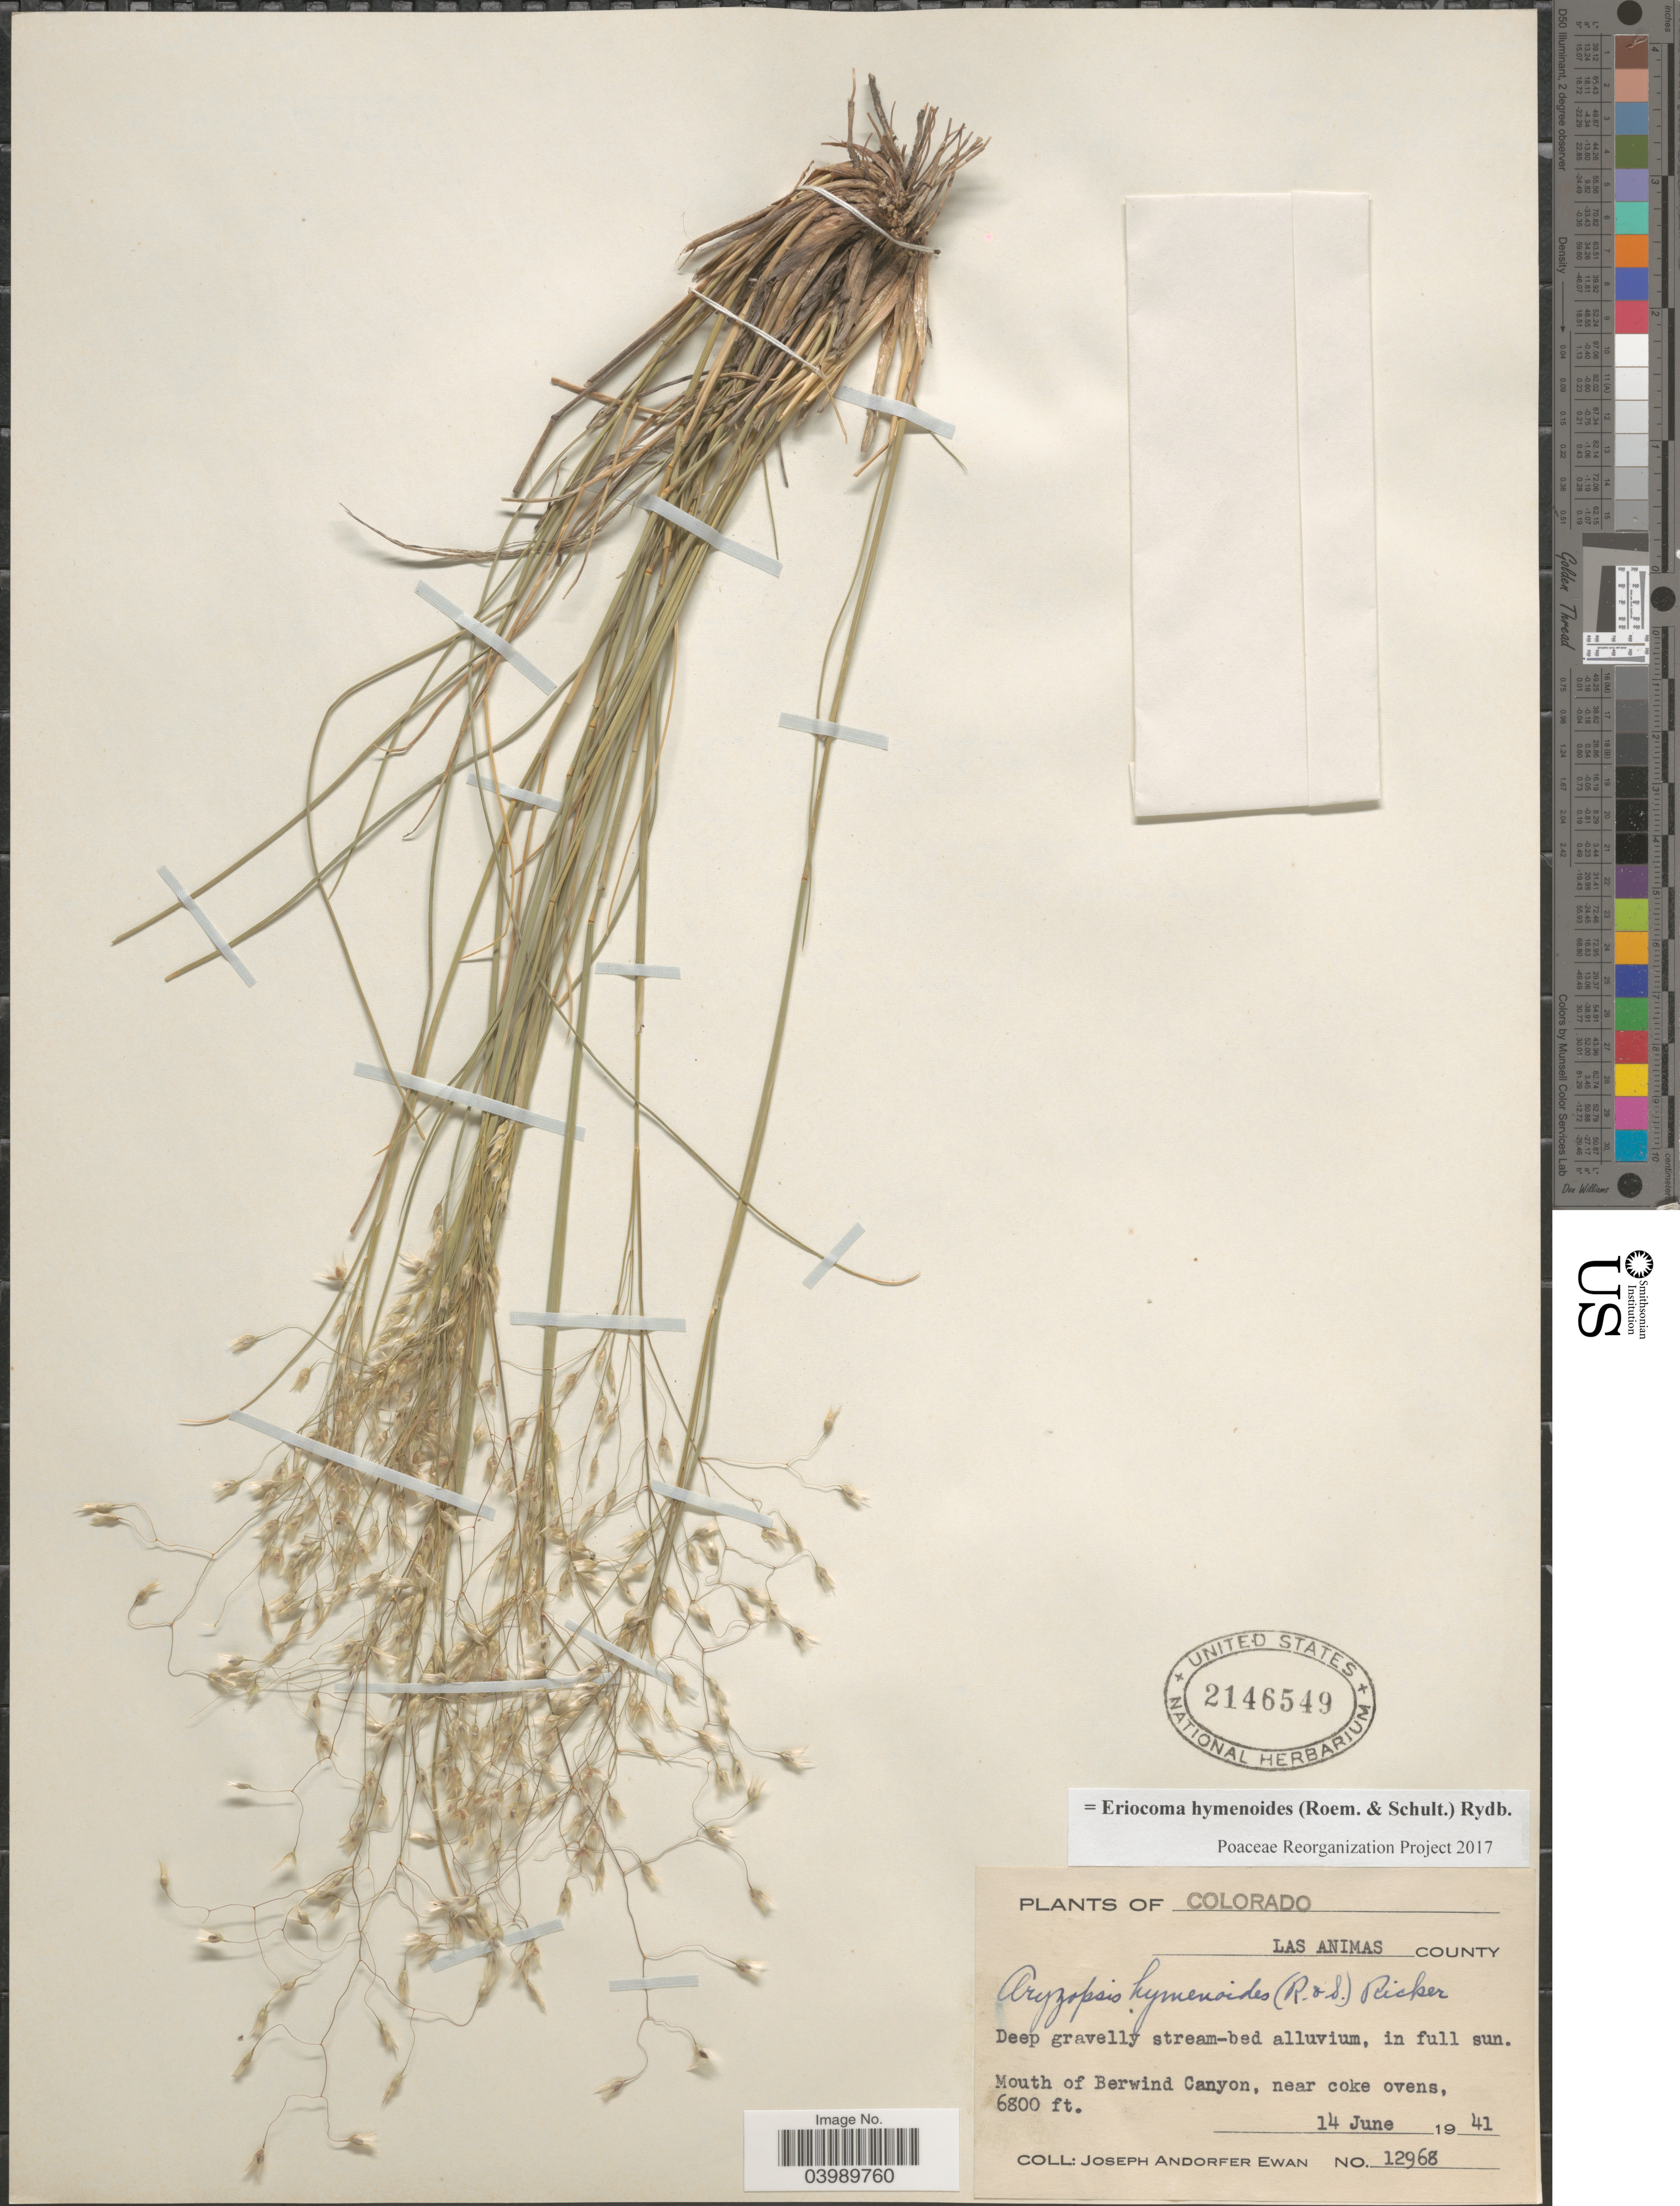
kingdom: Plantae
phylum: Tracheophyta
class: Liliopsida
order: Poales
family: Poaceae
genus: Eriocoma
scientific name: Eriocoma hymenoides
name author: (Roem. & Schult.) Rydb.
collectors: J. A. Ewan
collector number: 12968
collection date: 1941-06-14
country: United States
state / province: Colorado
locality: Las Animas County. Mouth of Berwind Canyon, near coke ovens.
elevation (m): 2073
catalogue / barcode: US 2146549